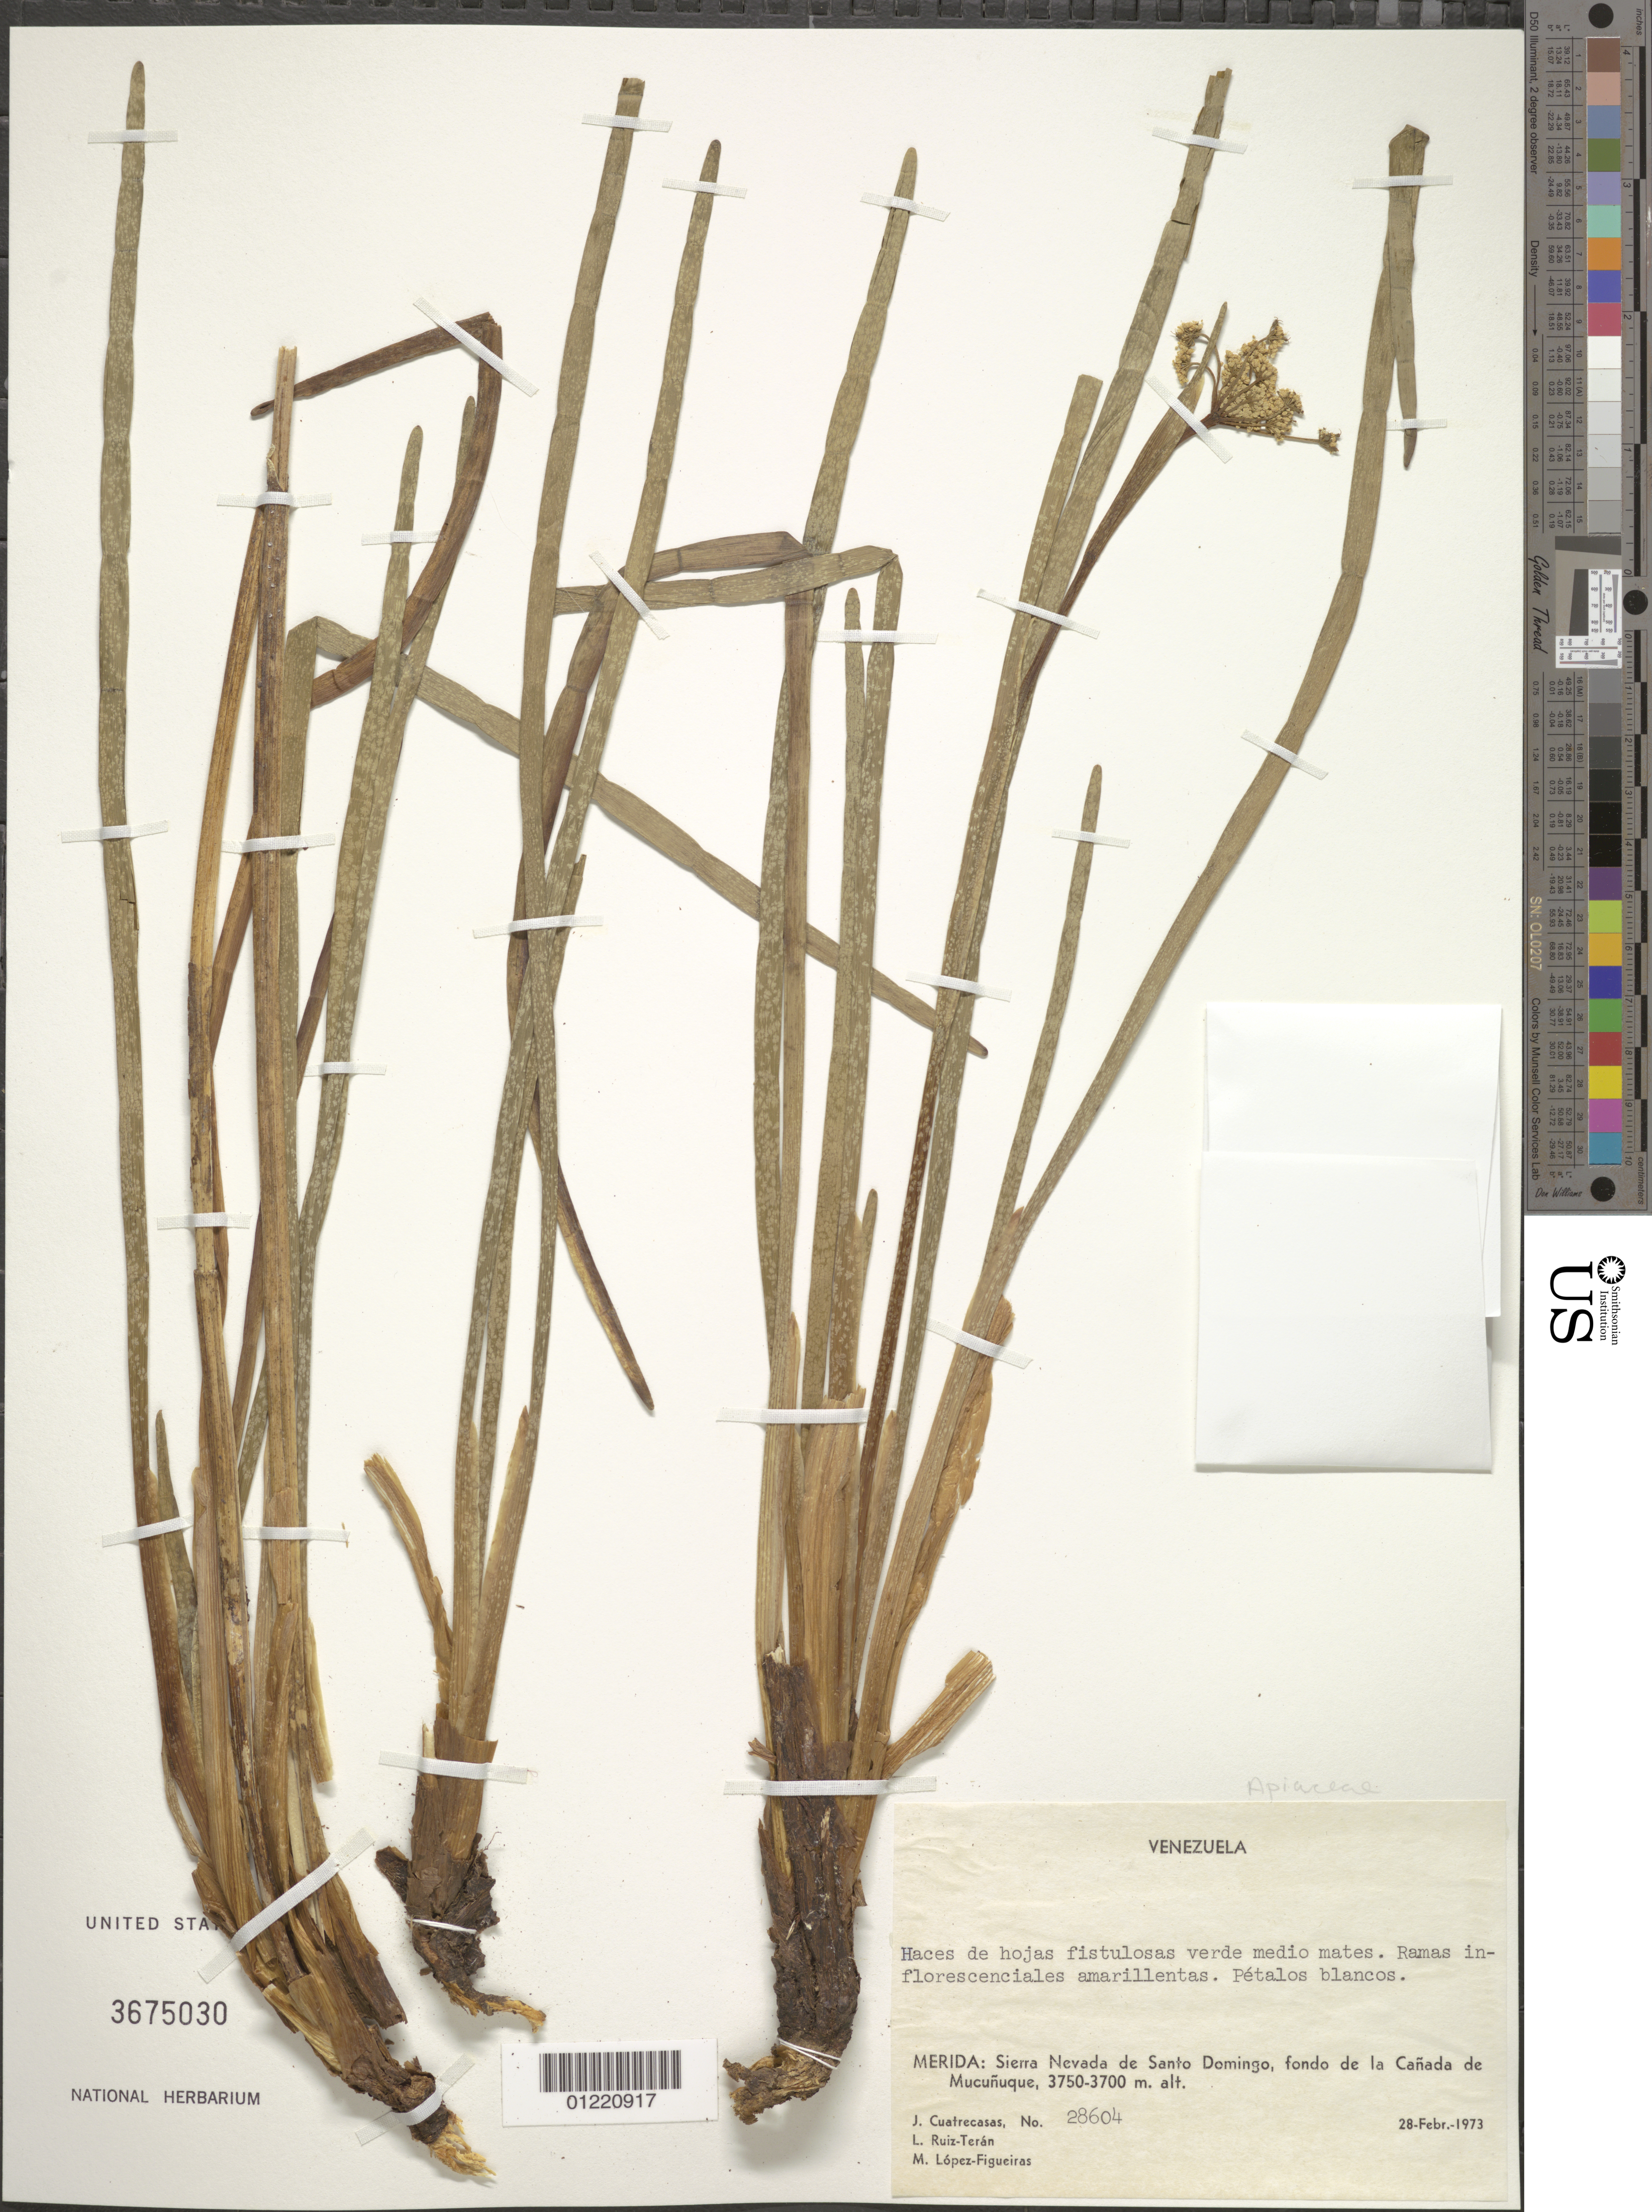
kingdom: Plantae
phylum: Tracheophyta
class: Magnoliopsida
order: Apiales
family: Apiaceae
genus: Ottoa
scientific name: Ottoa oenanthoides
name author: Kunth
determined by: Strong, Mark T., (BOT), Smithsonian Institution - National Museum of Natural History (UNITED STATES)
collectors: J. Cuatrecasas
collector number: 28604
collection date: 1973-02-28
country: Venezuela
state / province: Mérida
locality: Sierra Nevada de Santo Domingo, fondo de las Cañada de Mucuñuque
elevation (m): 3700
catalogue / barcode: US 3675030